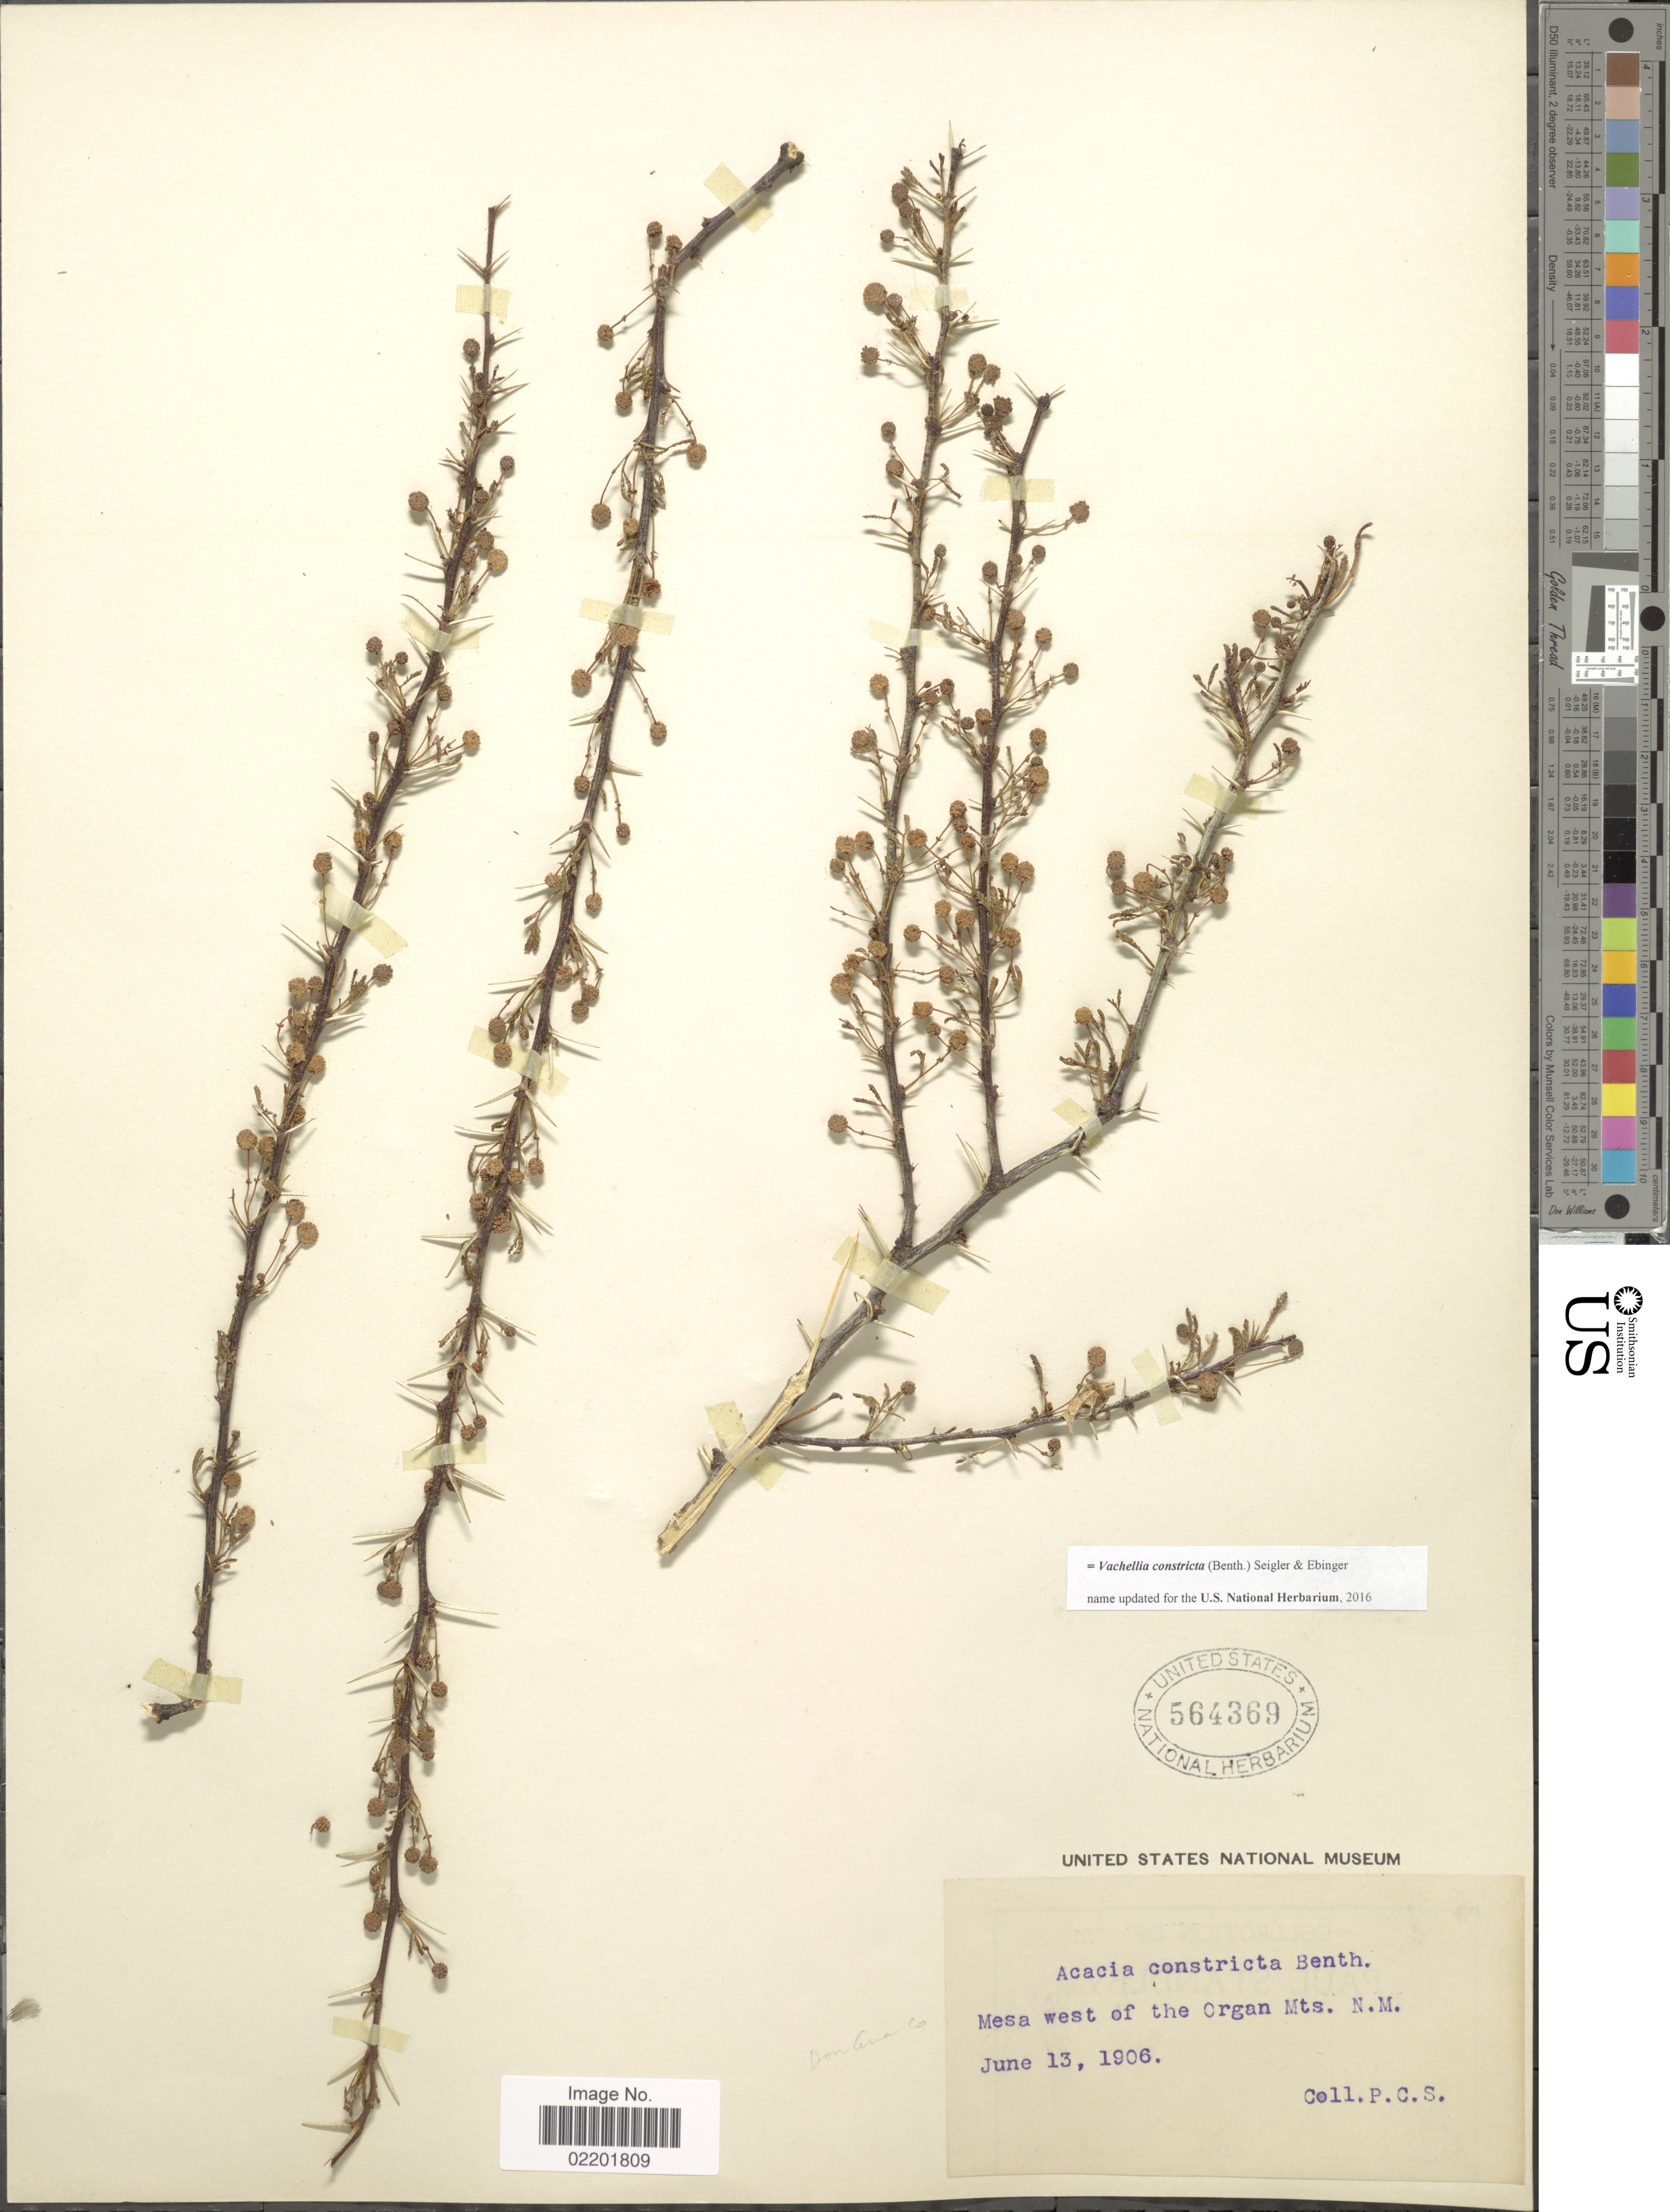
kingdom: Plantae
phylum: Tracheophyta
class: Magnoliopsida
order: Fabales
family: Fabaceae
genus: Vachellia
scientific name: Vachellia constricta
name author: (Benth.) Seigler & Ebinger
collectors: P. C. S.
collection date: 1906-06-13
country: United States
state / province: New Mexico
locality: Mesa west of the Organ Mts., N. M.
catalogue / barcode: US 564369